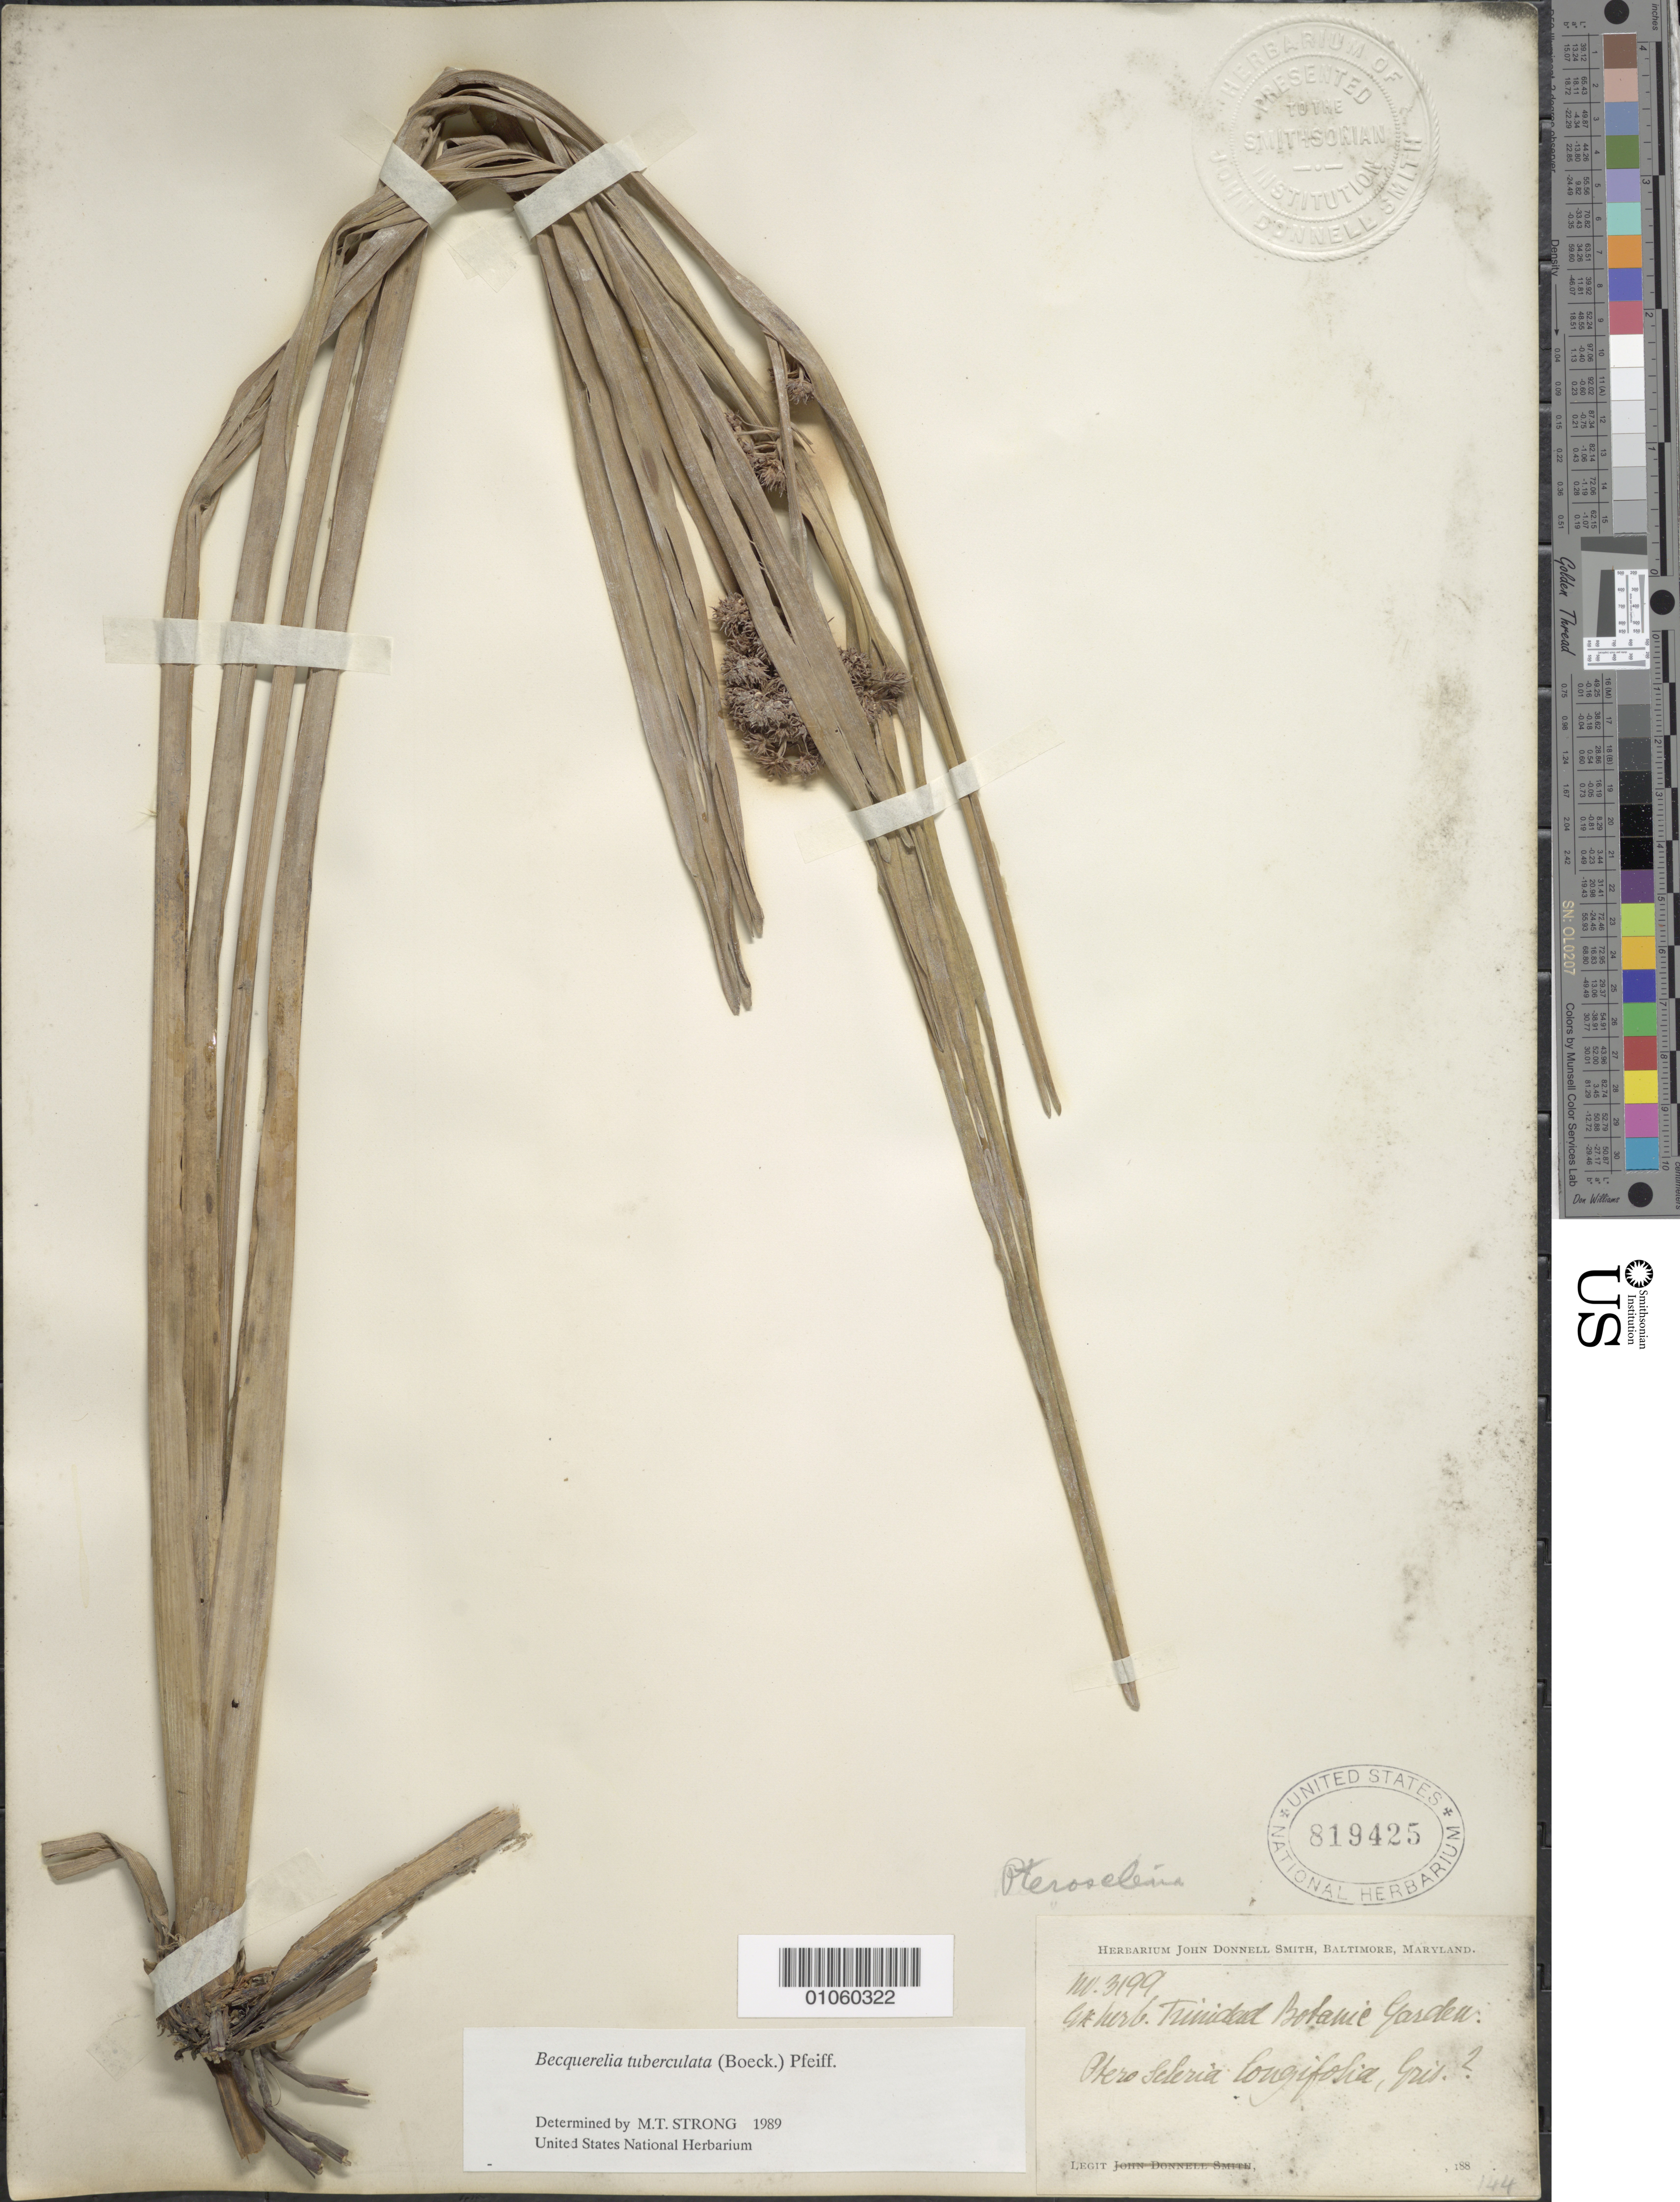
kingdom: Plantae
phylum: Tracheophyta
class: Liliopsida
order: Poales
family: Cyperaceae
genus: Becquerelia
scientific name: Becquerelia tuberculata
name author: (Boeckeler) Pfeiff.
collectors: ex herb. Bot. Gard. Trinidad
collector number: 3199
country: Trinidad and Tobago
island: Trinidad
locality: Pitch Lake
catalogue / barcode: US 819425